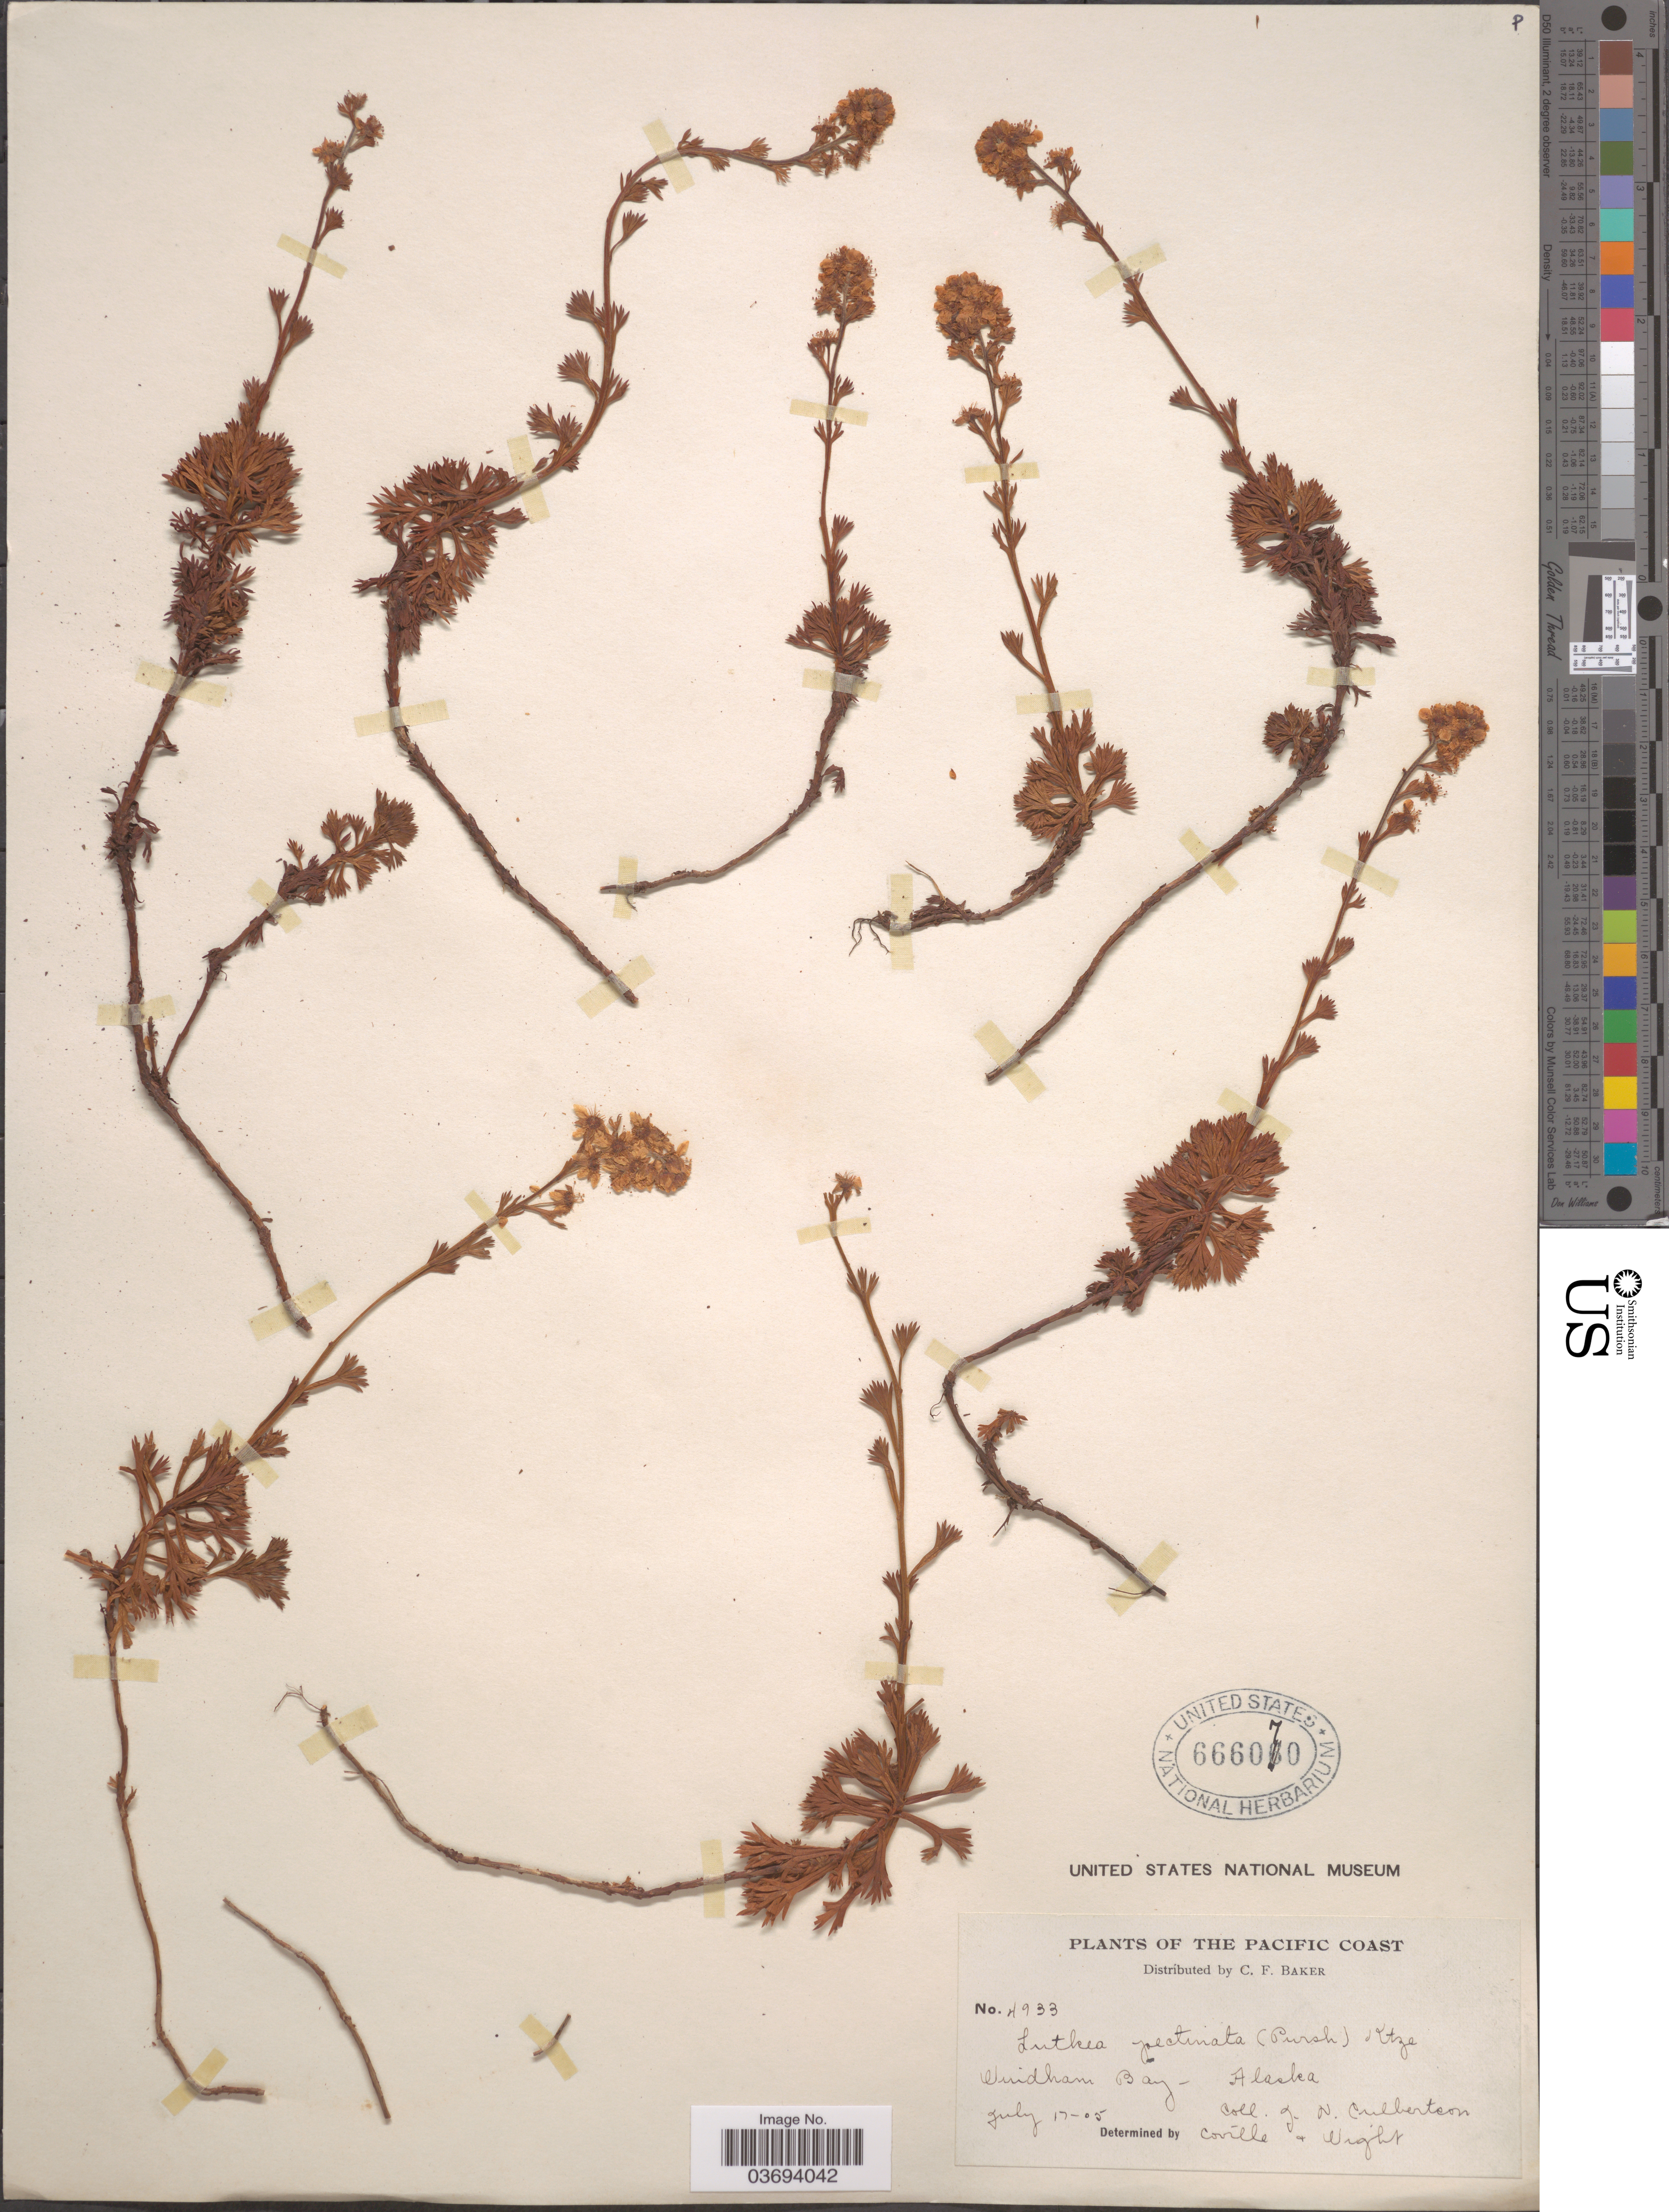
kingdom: Plantae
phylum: Tracheophyta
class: Magnoliopsida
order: Rosales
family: Rosaceae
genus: Luetkea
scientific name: Luetkea pectinata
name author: (Pursh) Kuntze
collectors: J. Culbertson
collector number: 4933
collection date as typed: Transcribed d/m/y: 17/7/5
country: United States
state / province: Alaska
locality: The Pacific Coast. Windham Bay.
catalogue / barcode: US 666070